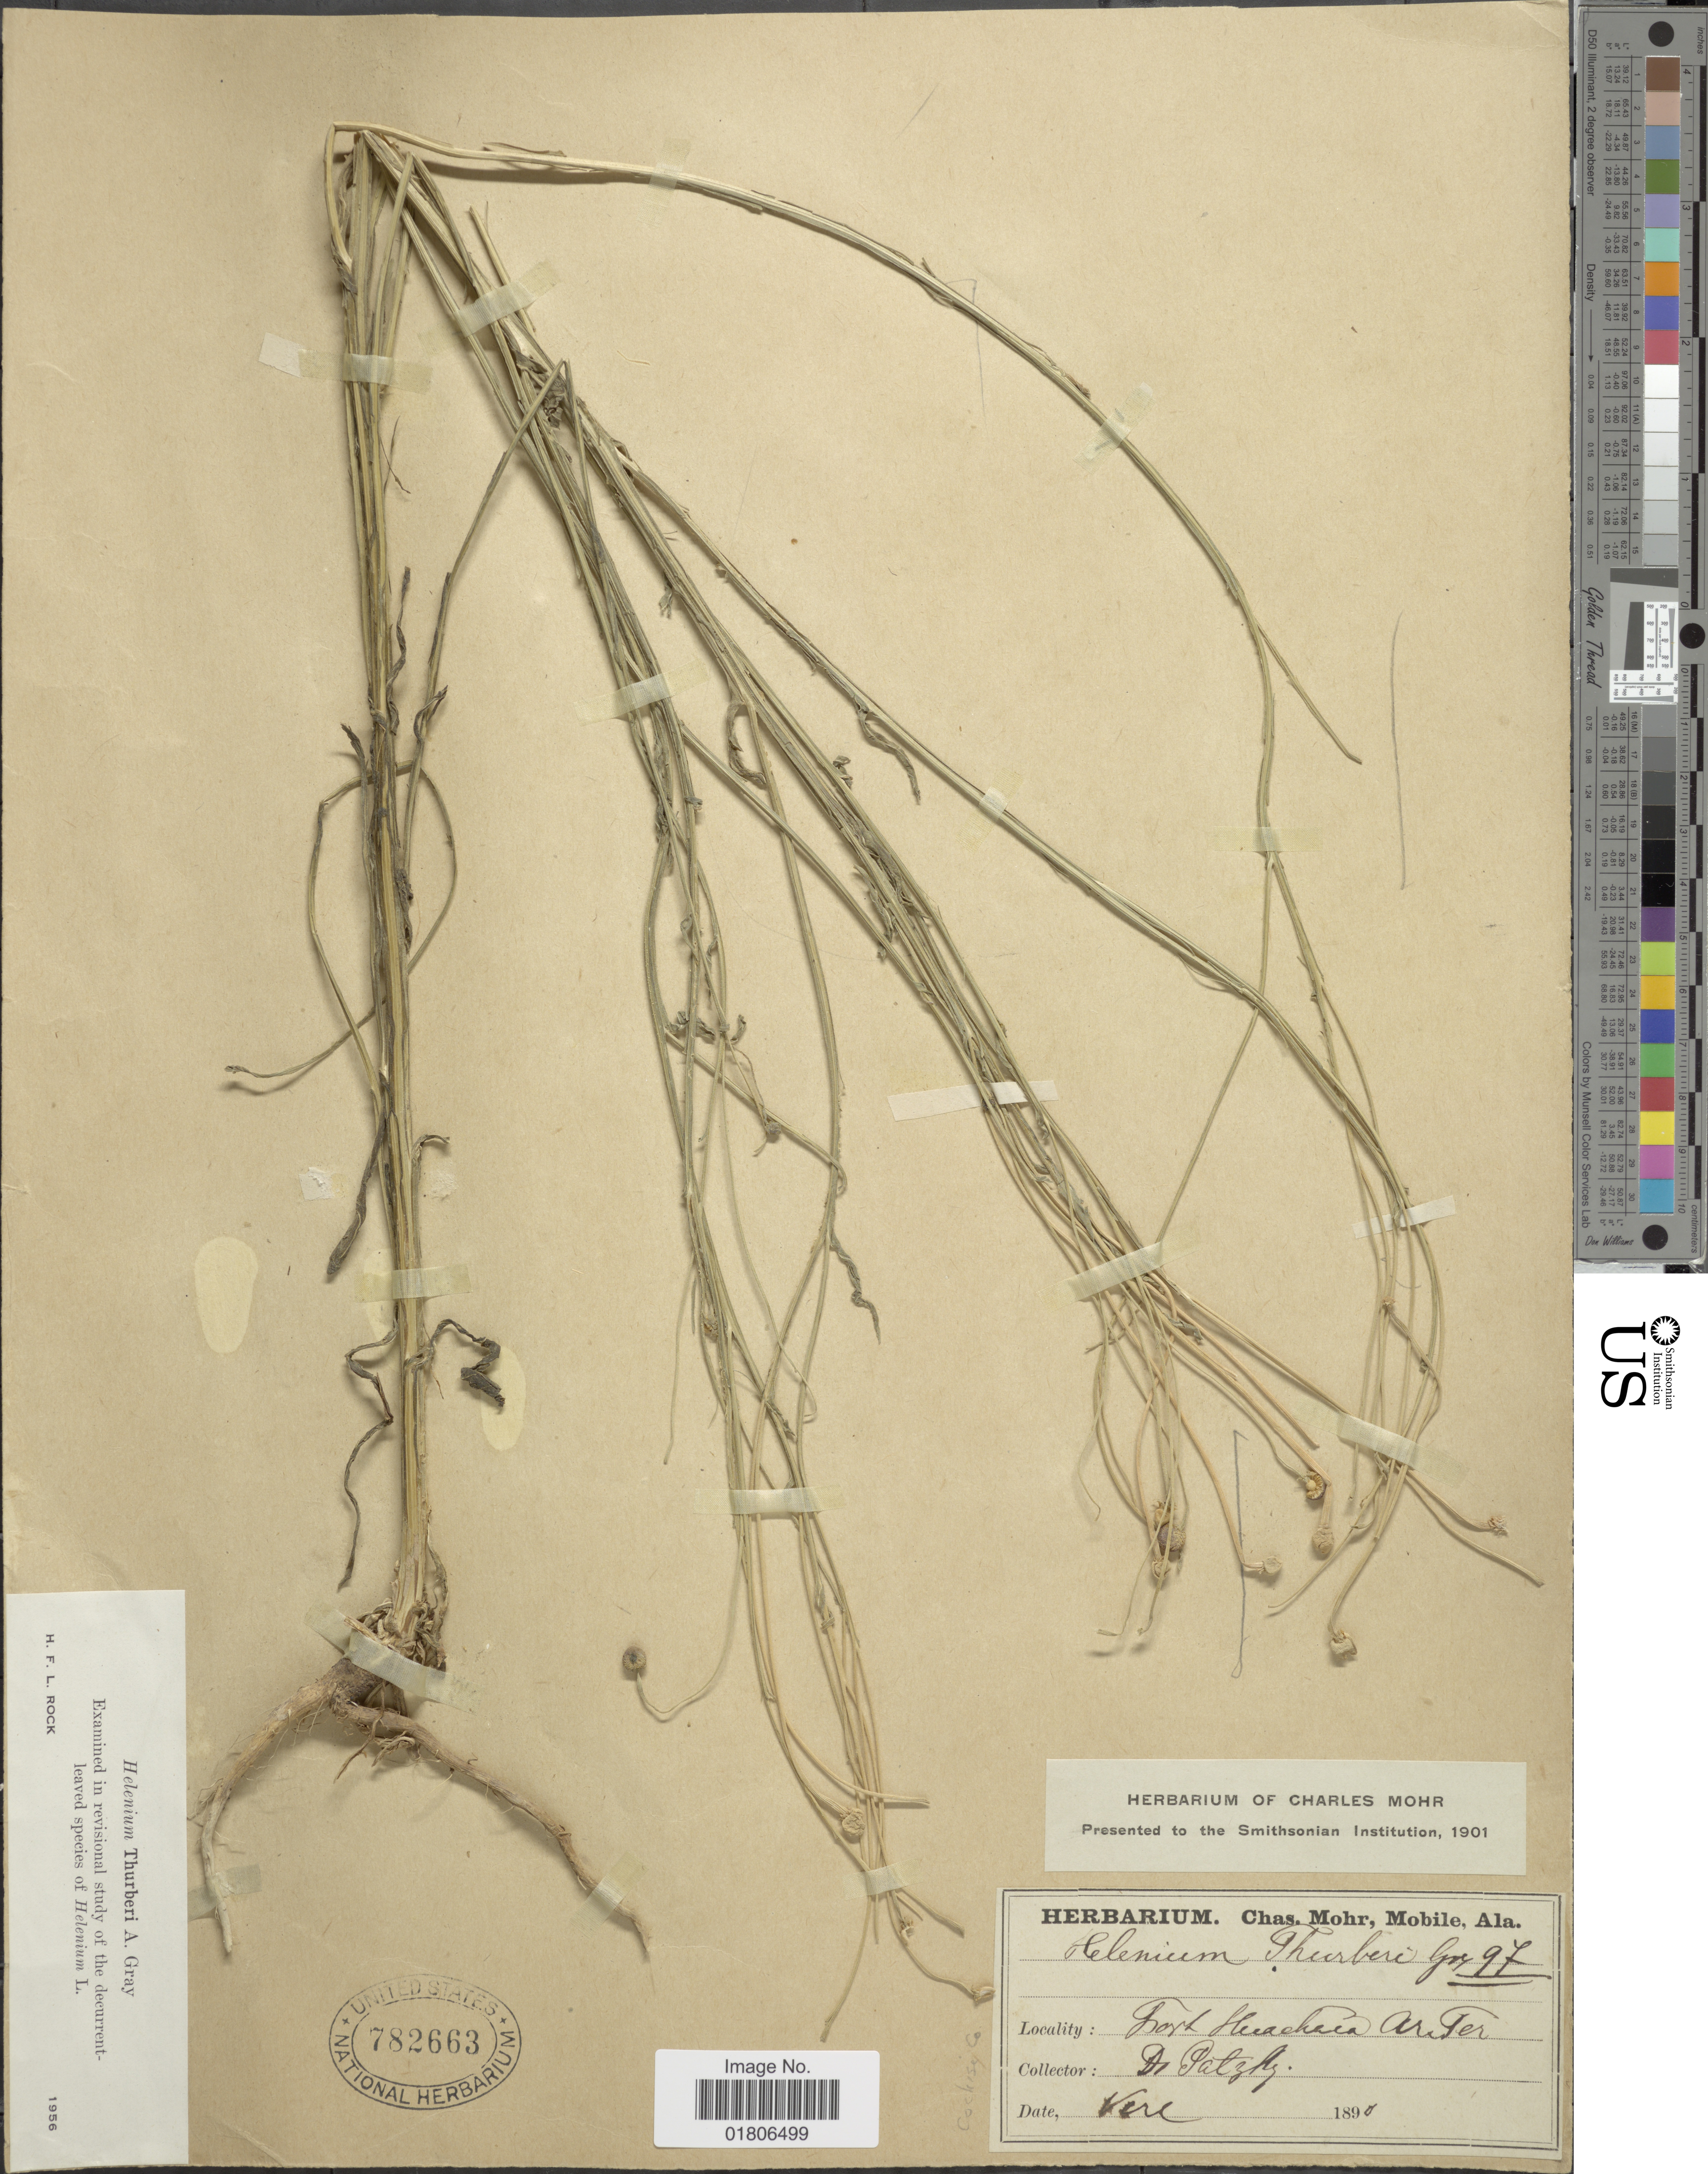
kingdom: Plantae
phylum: Tracheophyta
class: Magnoliopsida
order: Asterales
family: Asteraceae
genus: Helenium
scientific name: Helenium thurberi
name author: A. Gray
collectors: -. Patzky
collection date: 1899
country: United States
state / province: Arizona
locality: Fort Huachuca crater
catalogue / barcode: US 782663